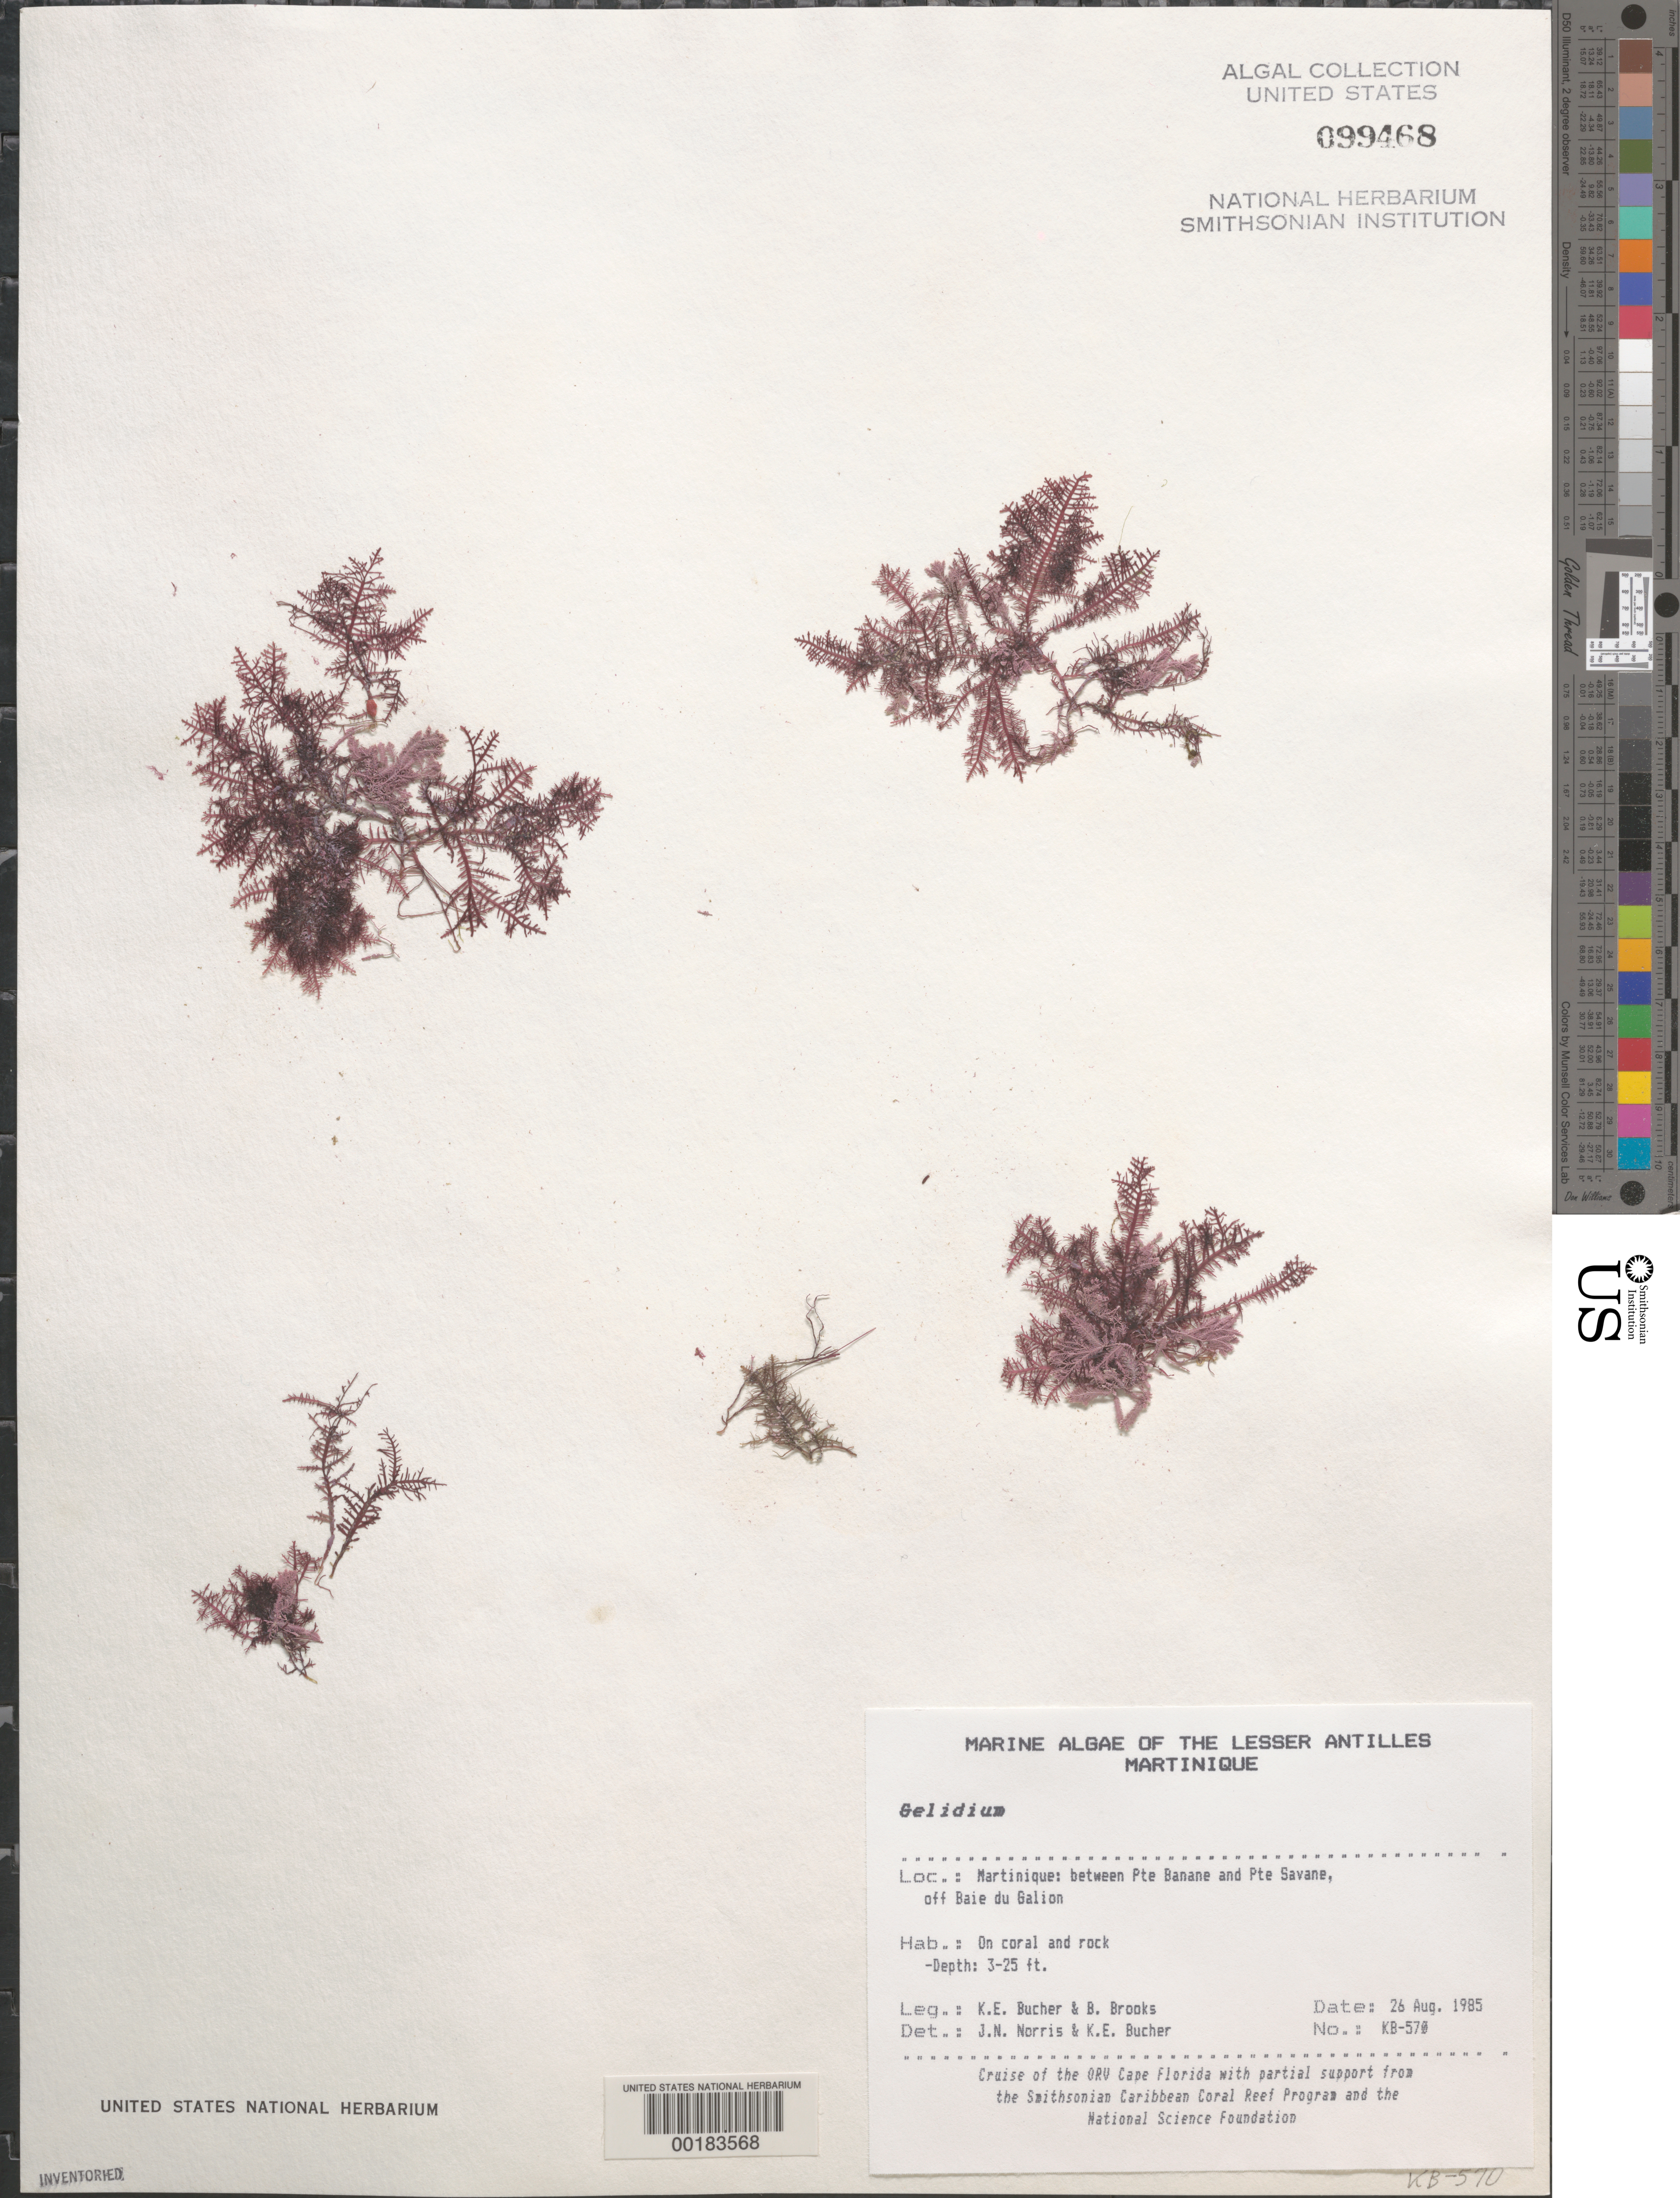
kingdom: Plantae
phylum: Rhodophyta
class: Florideophyceae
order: Gelidiales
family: Gelidiaceae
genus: Gelidium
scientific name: Gelidium sp.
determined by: Norris, J. N.; Bucher, K. E.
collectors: K. E. Bucher & B. Brooks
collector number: Kb-570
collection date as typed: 26 Aug 1985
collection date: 1985-08-26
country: Martinique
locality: Between Pointe Banane and Pointe Savane, off Baie du Galion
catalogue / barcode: US 99468